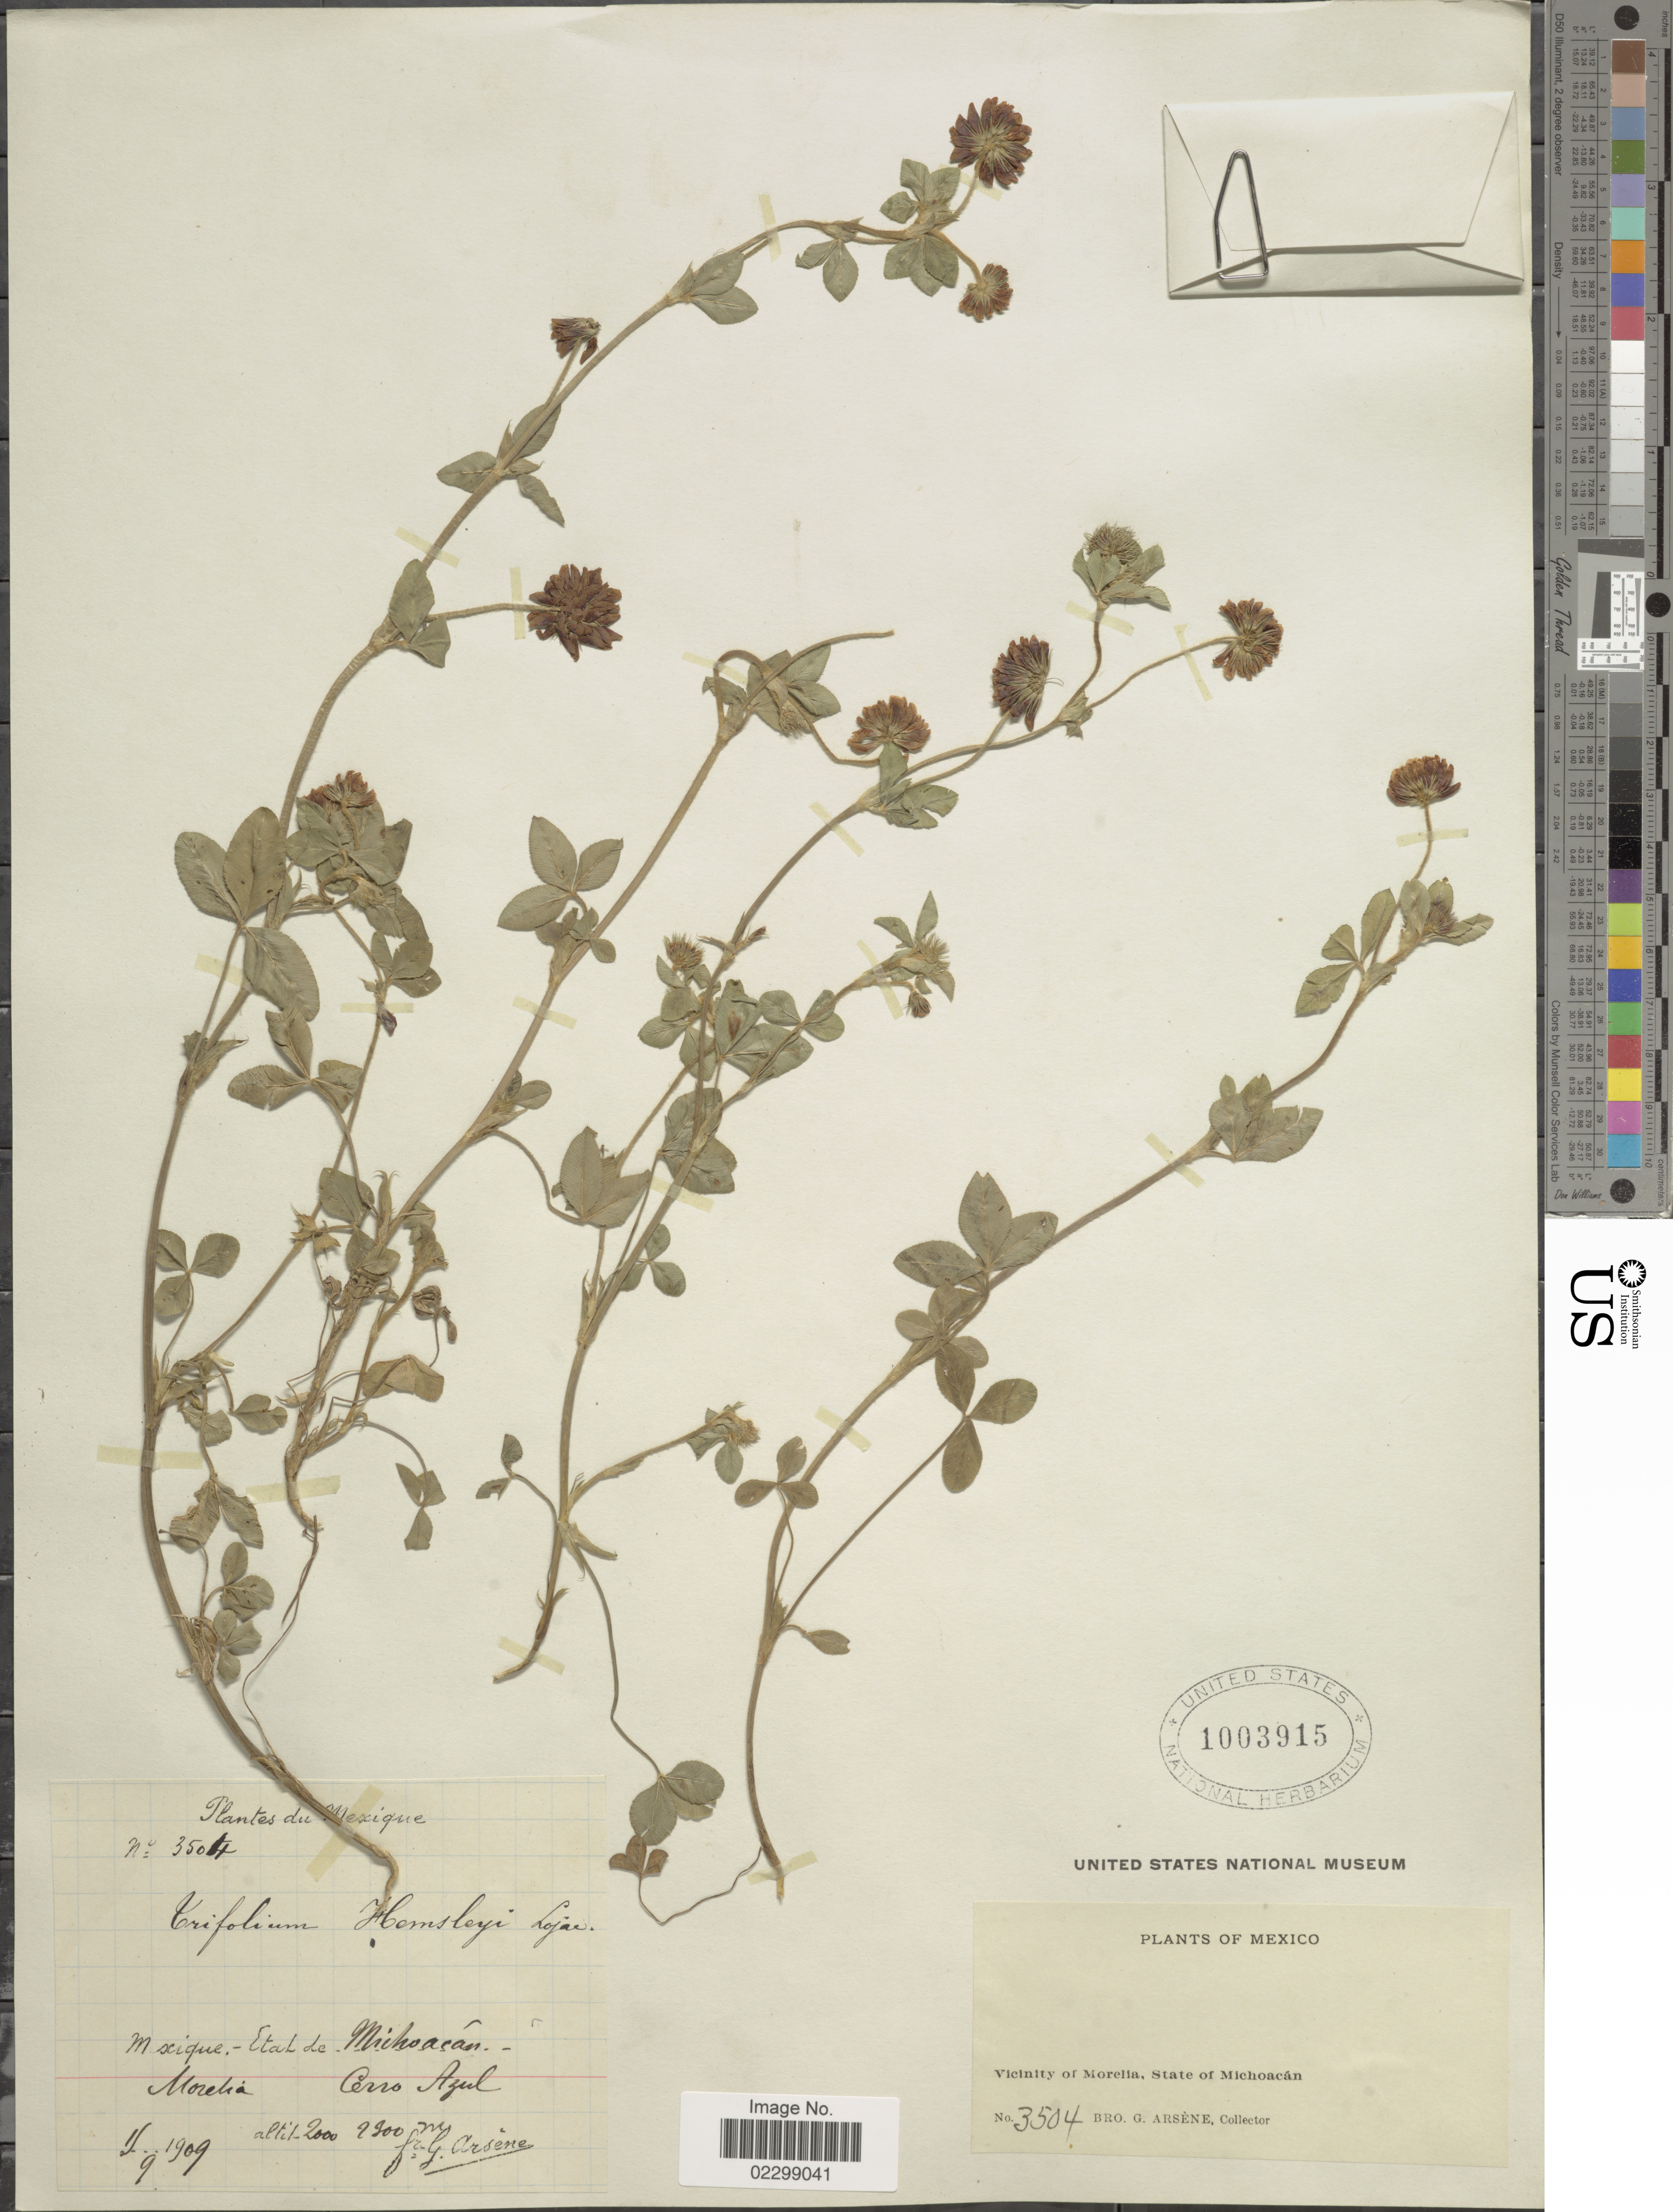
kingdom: Plantae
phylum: Tracheophyta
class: Magnoliopsida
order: Fabales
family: Fabaceae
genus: Trifolium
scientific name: Trifolium mexicanum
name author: Hemsl.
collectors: Bro. G. Arsène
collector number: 3504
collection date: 1909-09-11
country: Mexico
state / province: Michoacán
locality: Vicinity of Morelia, Cerro Azul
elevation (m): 2000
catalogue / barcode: US 1003915